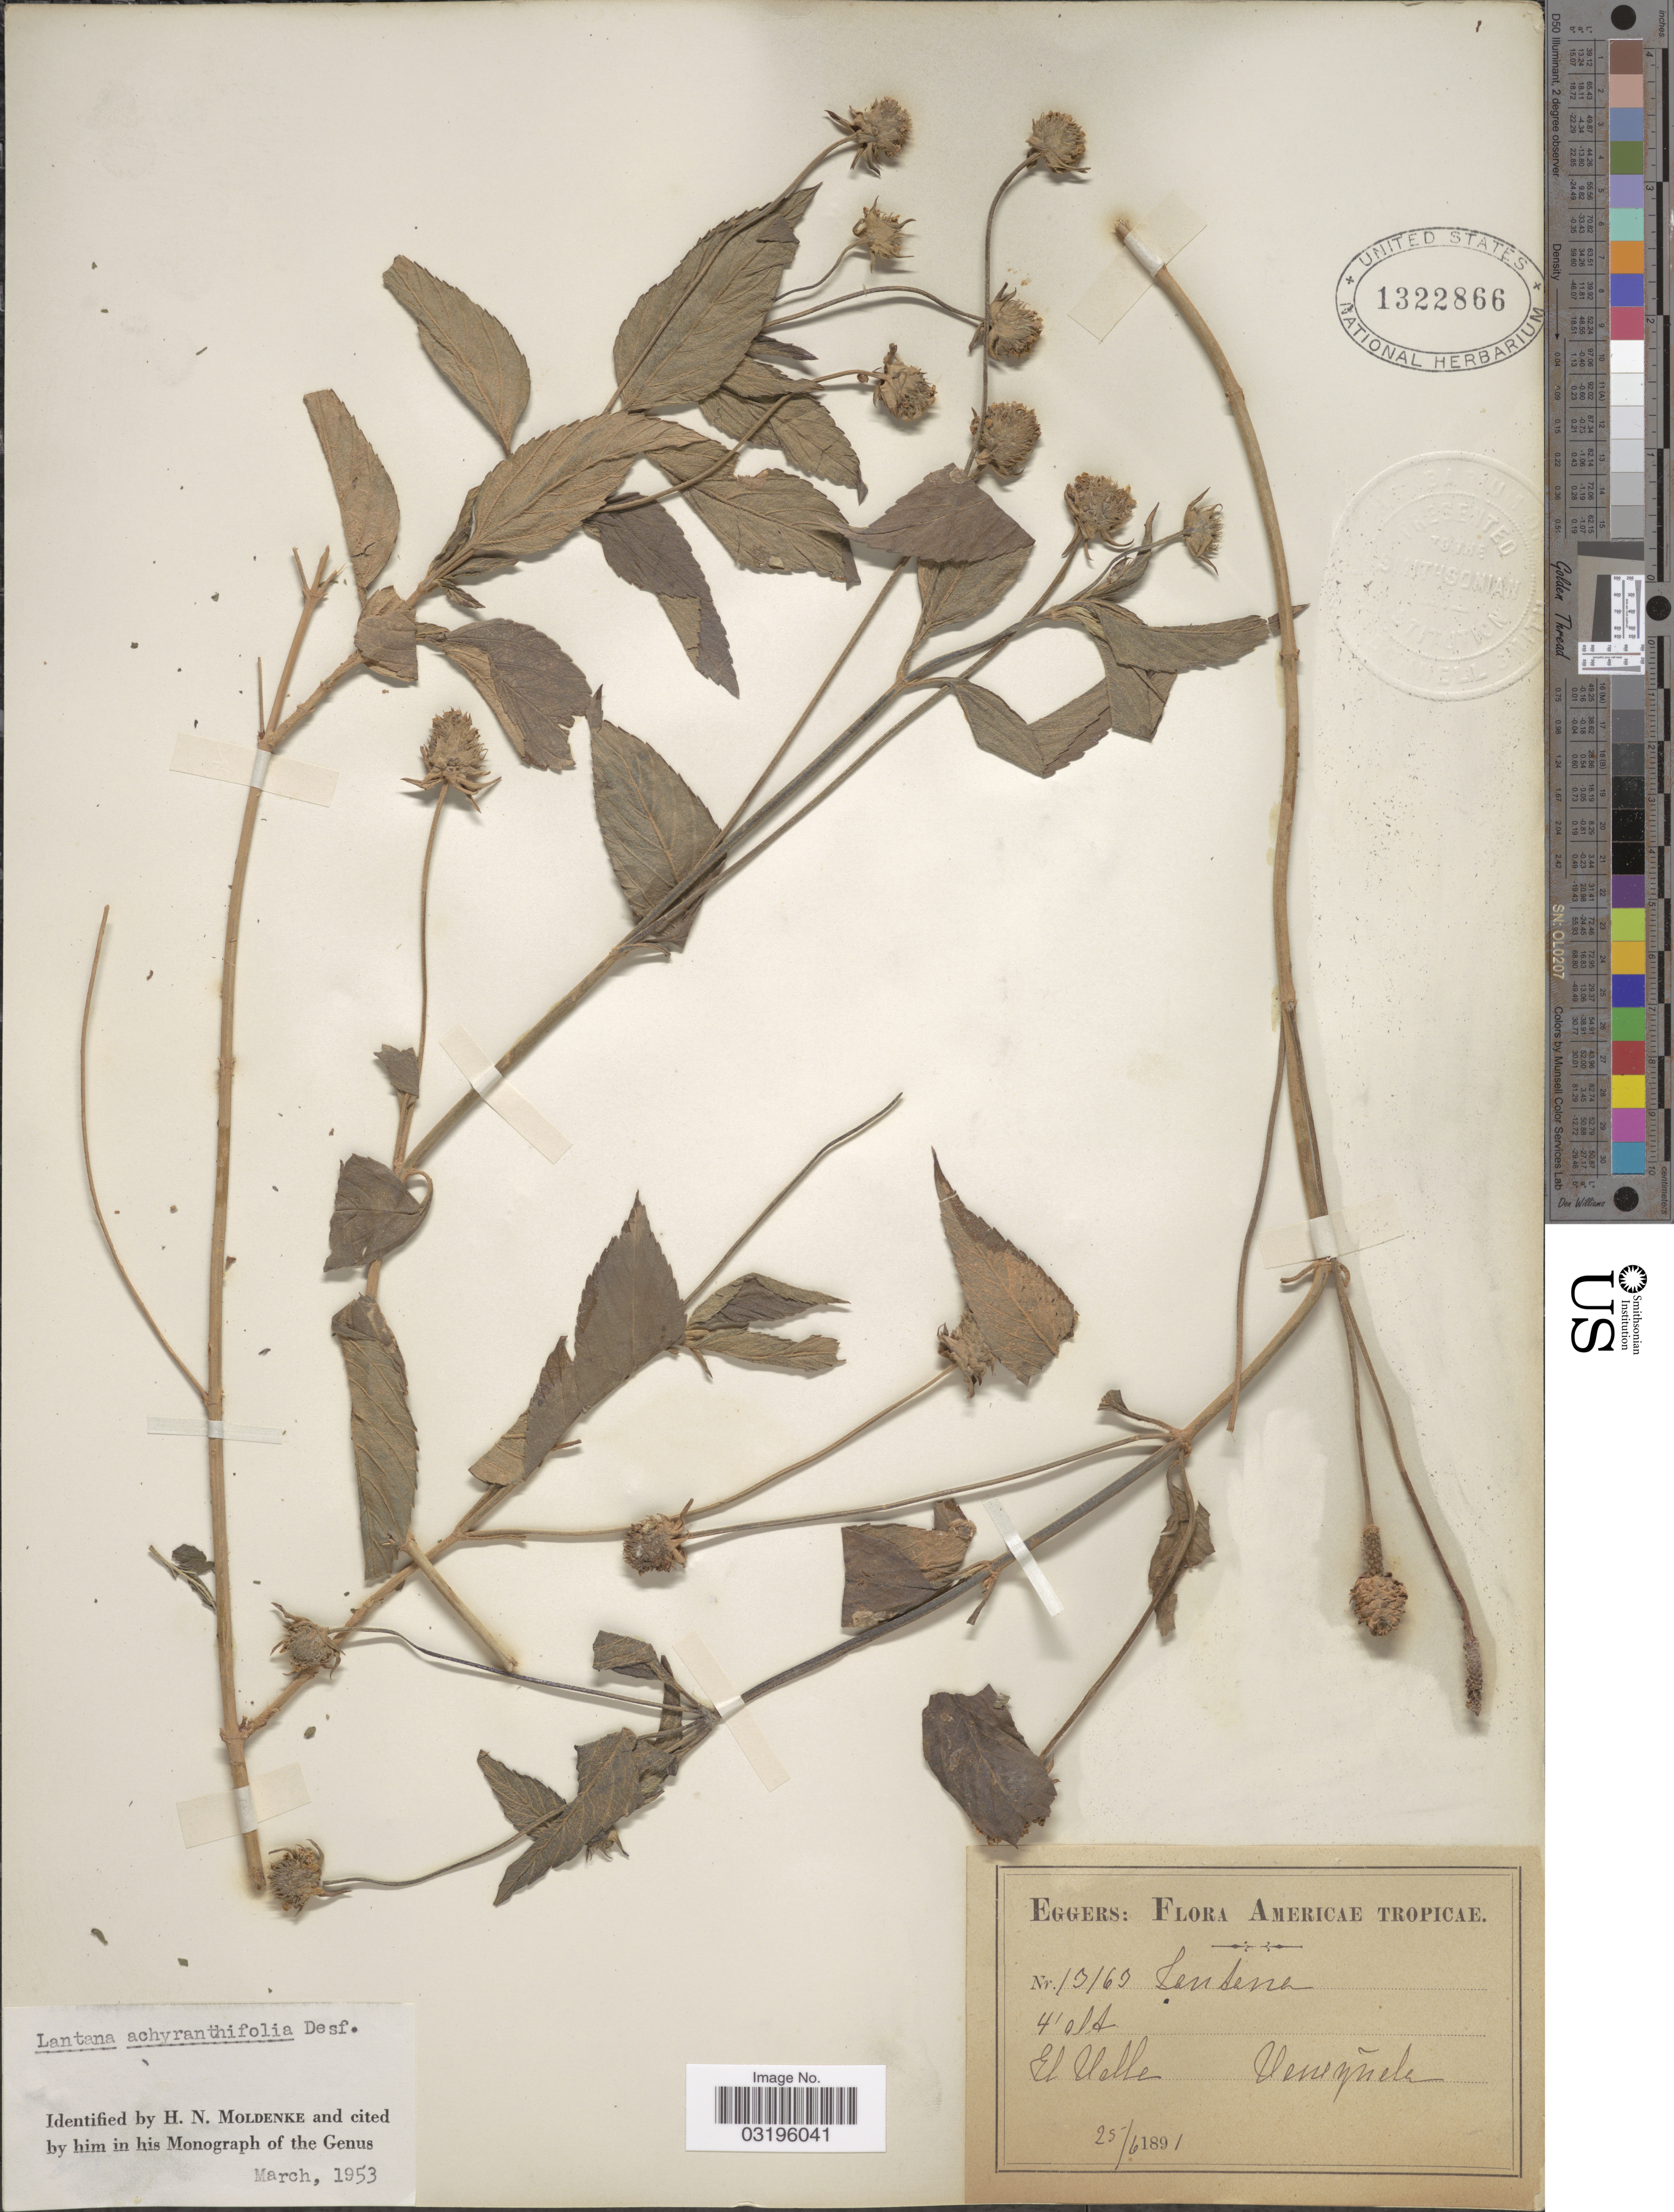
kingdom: Plantae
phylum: Tracheophyta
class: Magnoliopsida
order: Lamiales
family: Verbenaceae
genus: Lantana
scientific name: Lantana achyranthifolia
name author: Desf.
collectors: -. Eggers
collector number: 13163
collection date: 1891-06-25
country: Venezuela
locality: Americae Tropicae. El Valle.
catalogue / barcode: US 1322866